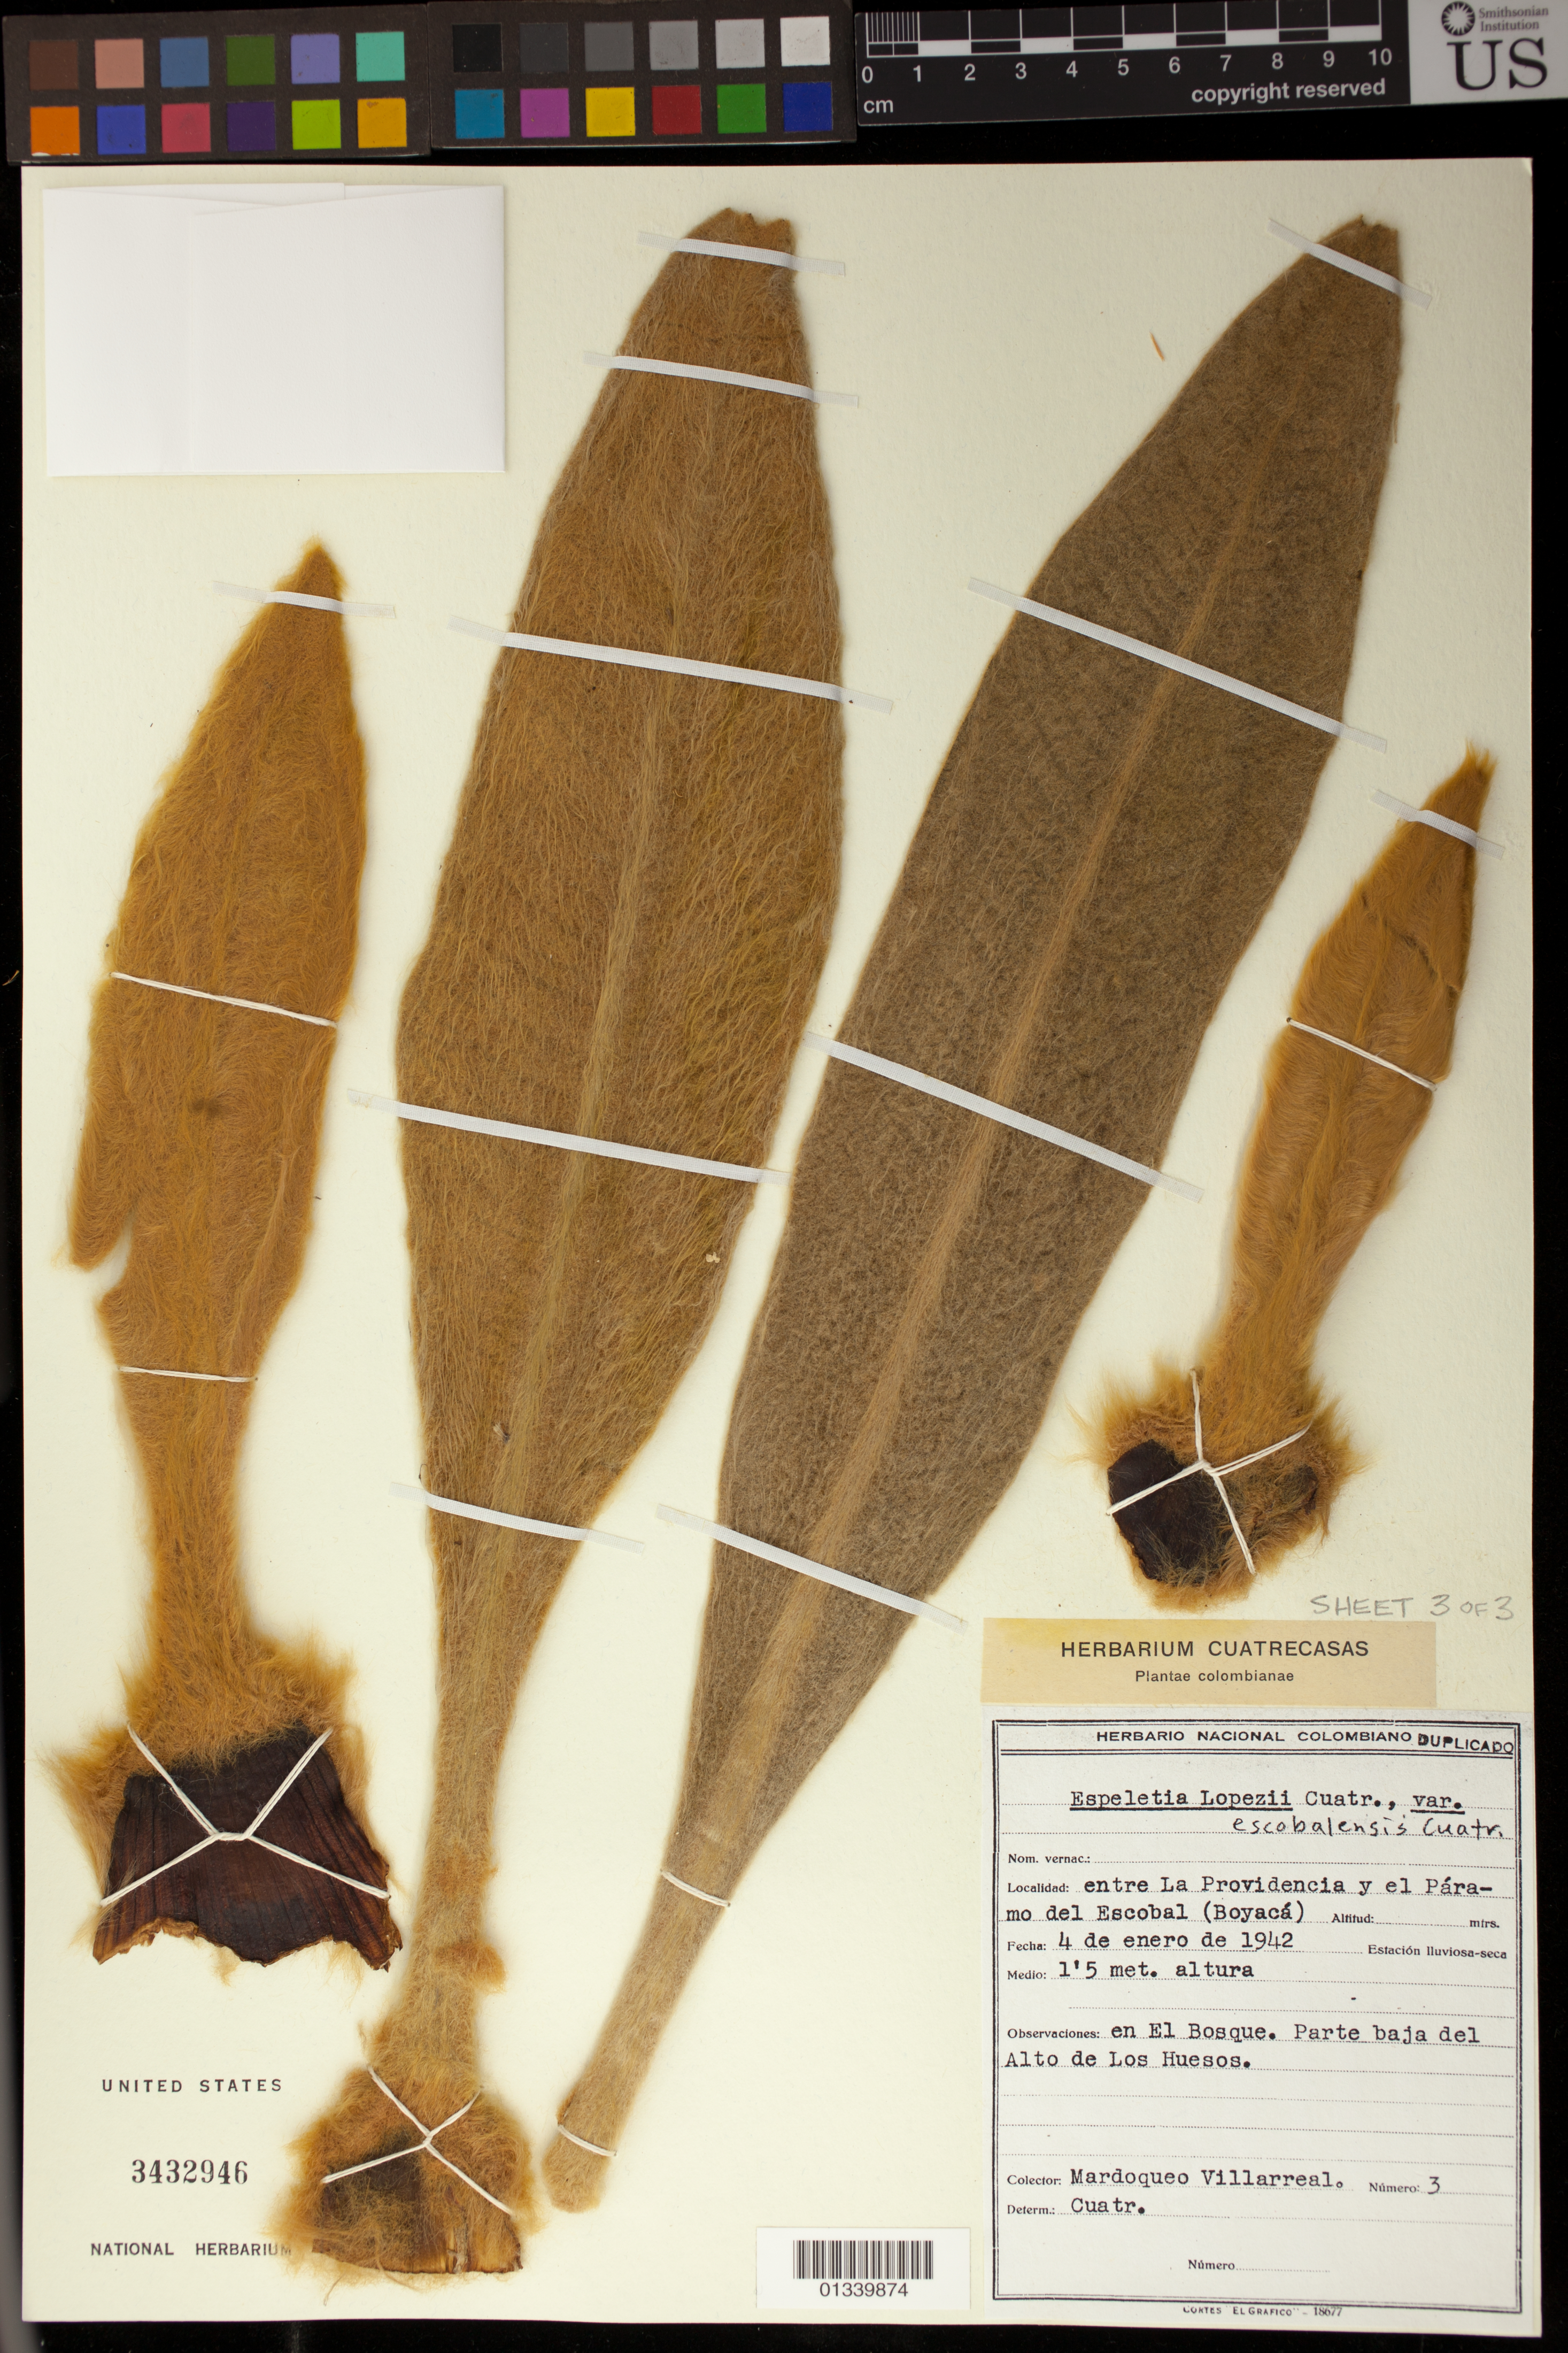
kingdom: Plantae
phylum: Tracheophyta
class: Magnoliopsida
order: Asterales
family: Asteraceae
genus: Espeletia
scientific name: Espeletia lopezii var. escobalensis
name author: Cuatrec.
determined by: Cuatrecasas, J.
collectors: M. Villarreal V.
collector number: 3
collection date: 1942-01-04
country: Colombia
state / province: Boyacá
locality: Entre La Providencia y el Paramo del Escobal.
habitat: Bosques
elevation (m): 1.5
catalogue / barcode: US 3432946